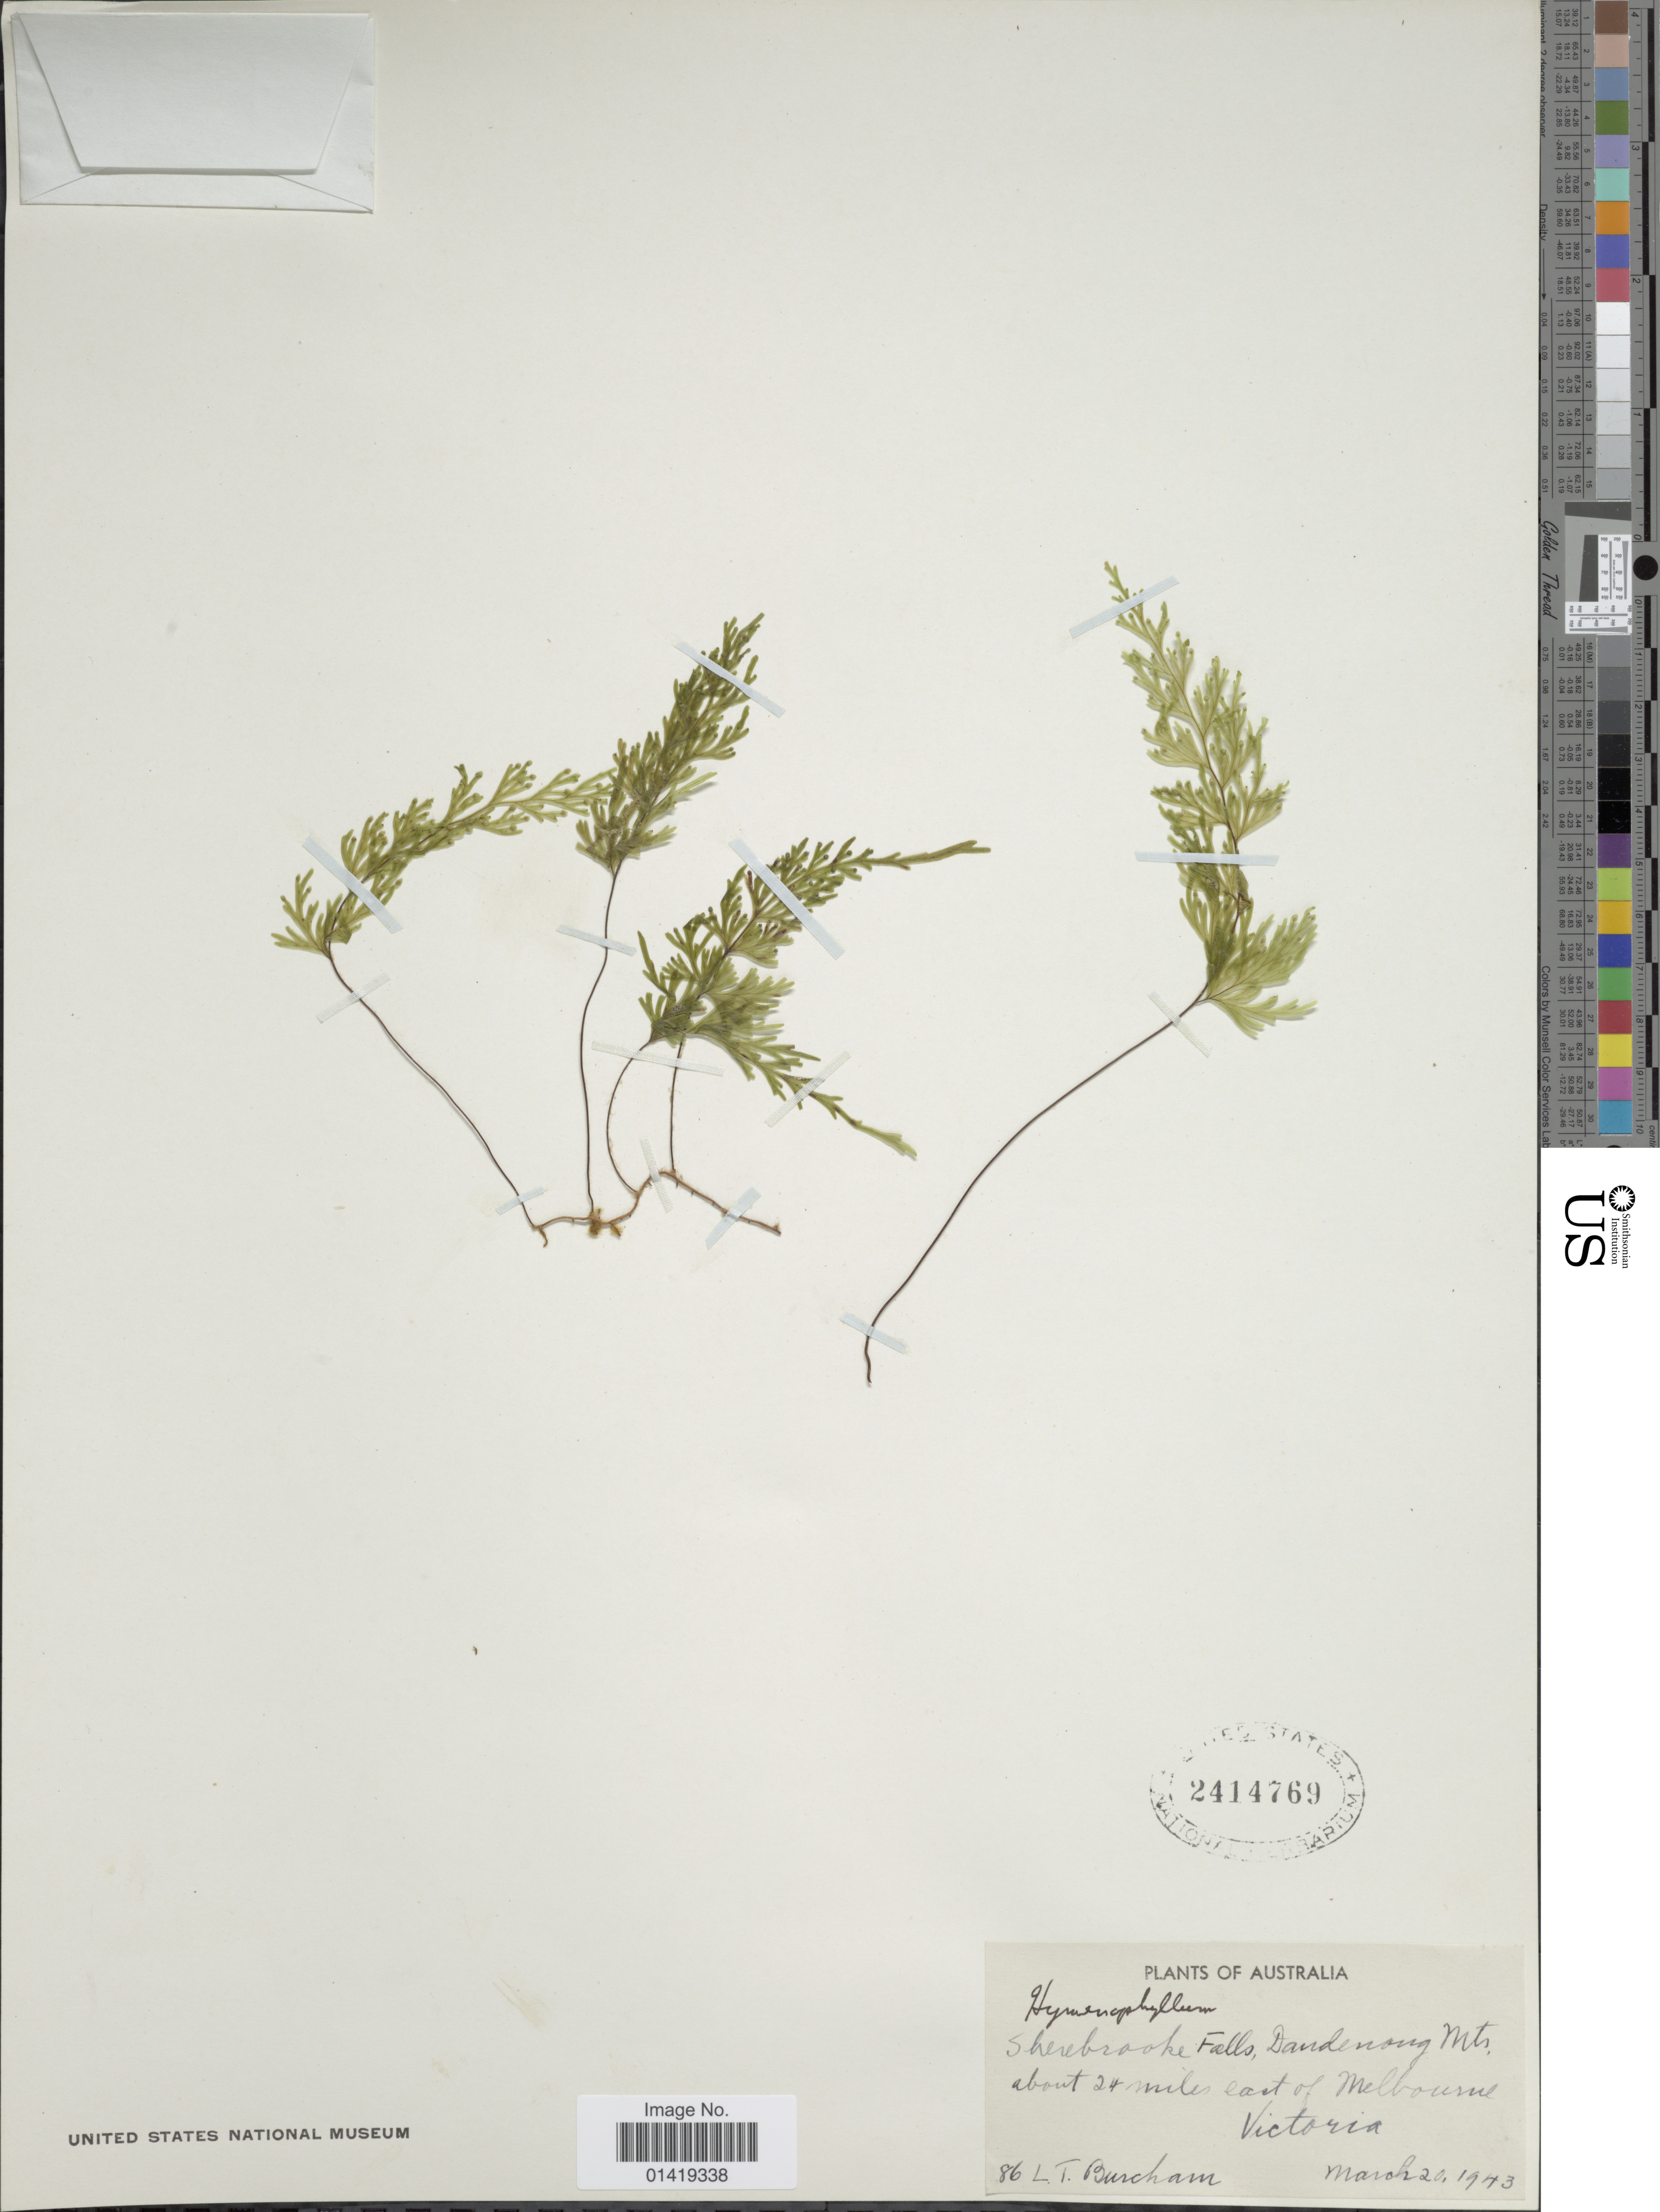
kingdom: Plantae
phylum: Tracheophyta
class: Polypodiopsida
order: Hymenophyllales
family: Hymenophyllaceae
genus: Hymenophyllum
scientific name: Hymenophyllum sp.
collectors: L. Burcham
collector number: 86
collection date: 1943-03-20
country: Australia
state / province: Victoria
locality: Sherebraoke Falls, Dandenoug Mts about 24 miles east of Melbourne Victoria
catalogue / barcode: US 2414769